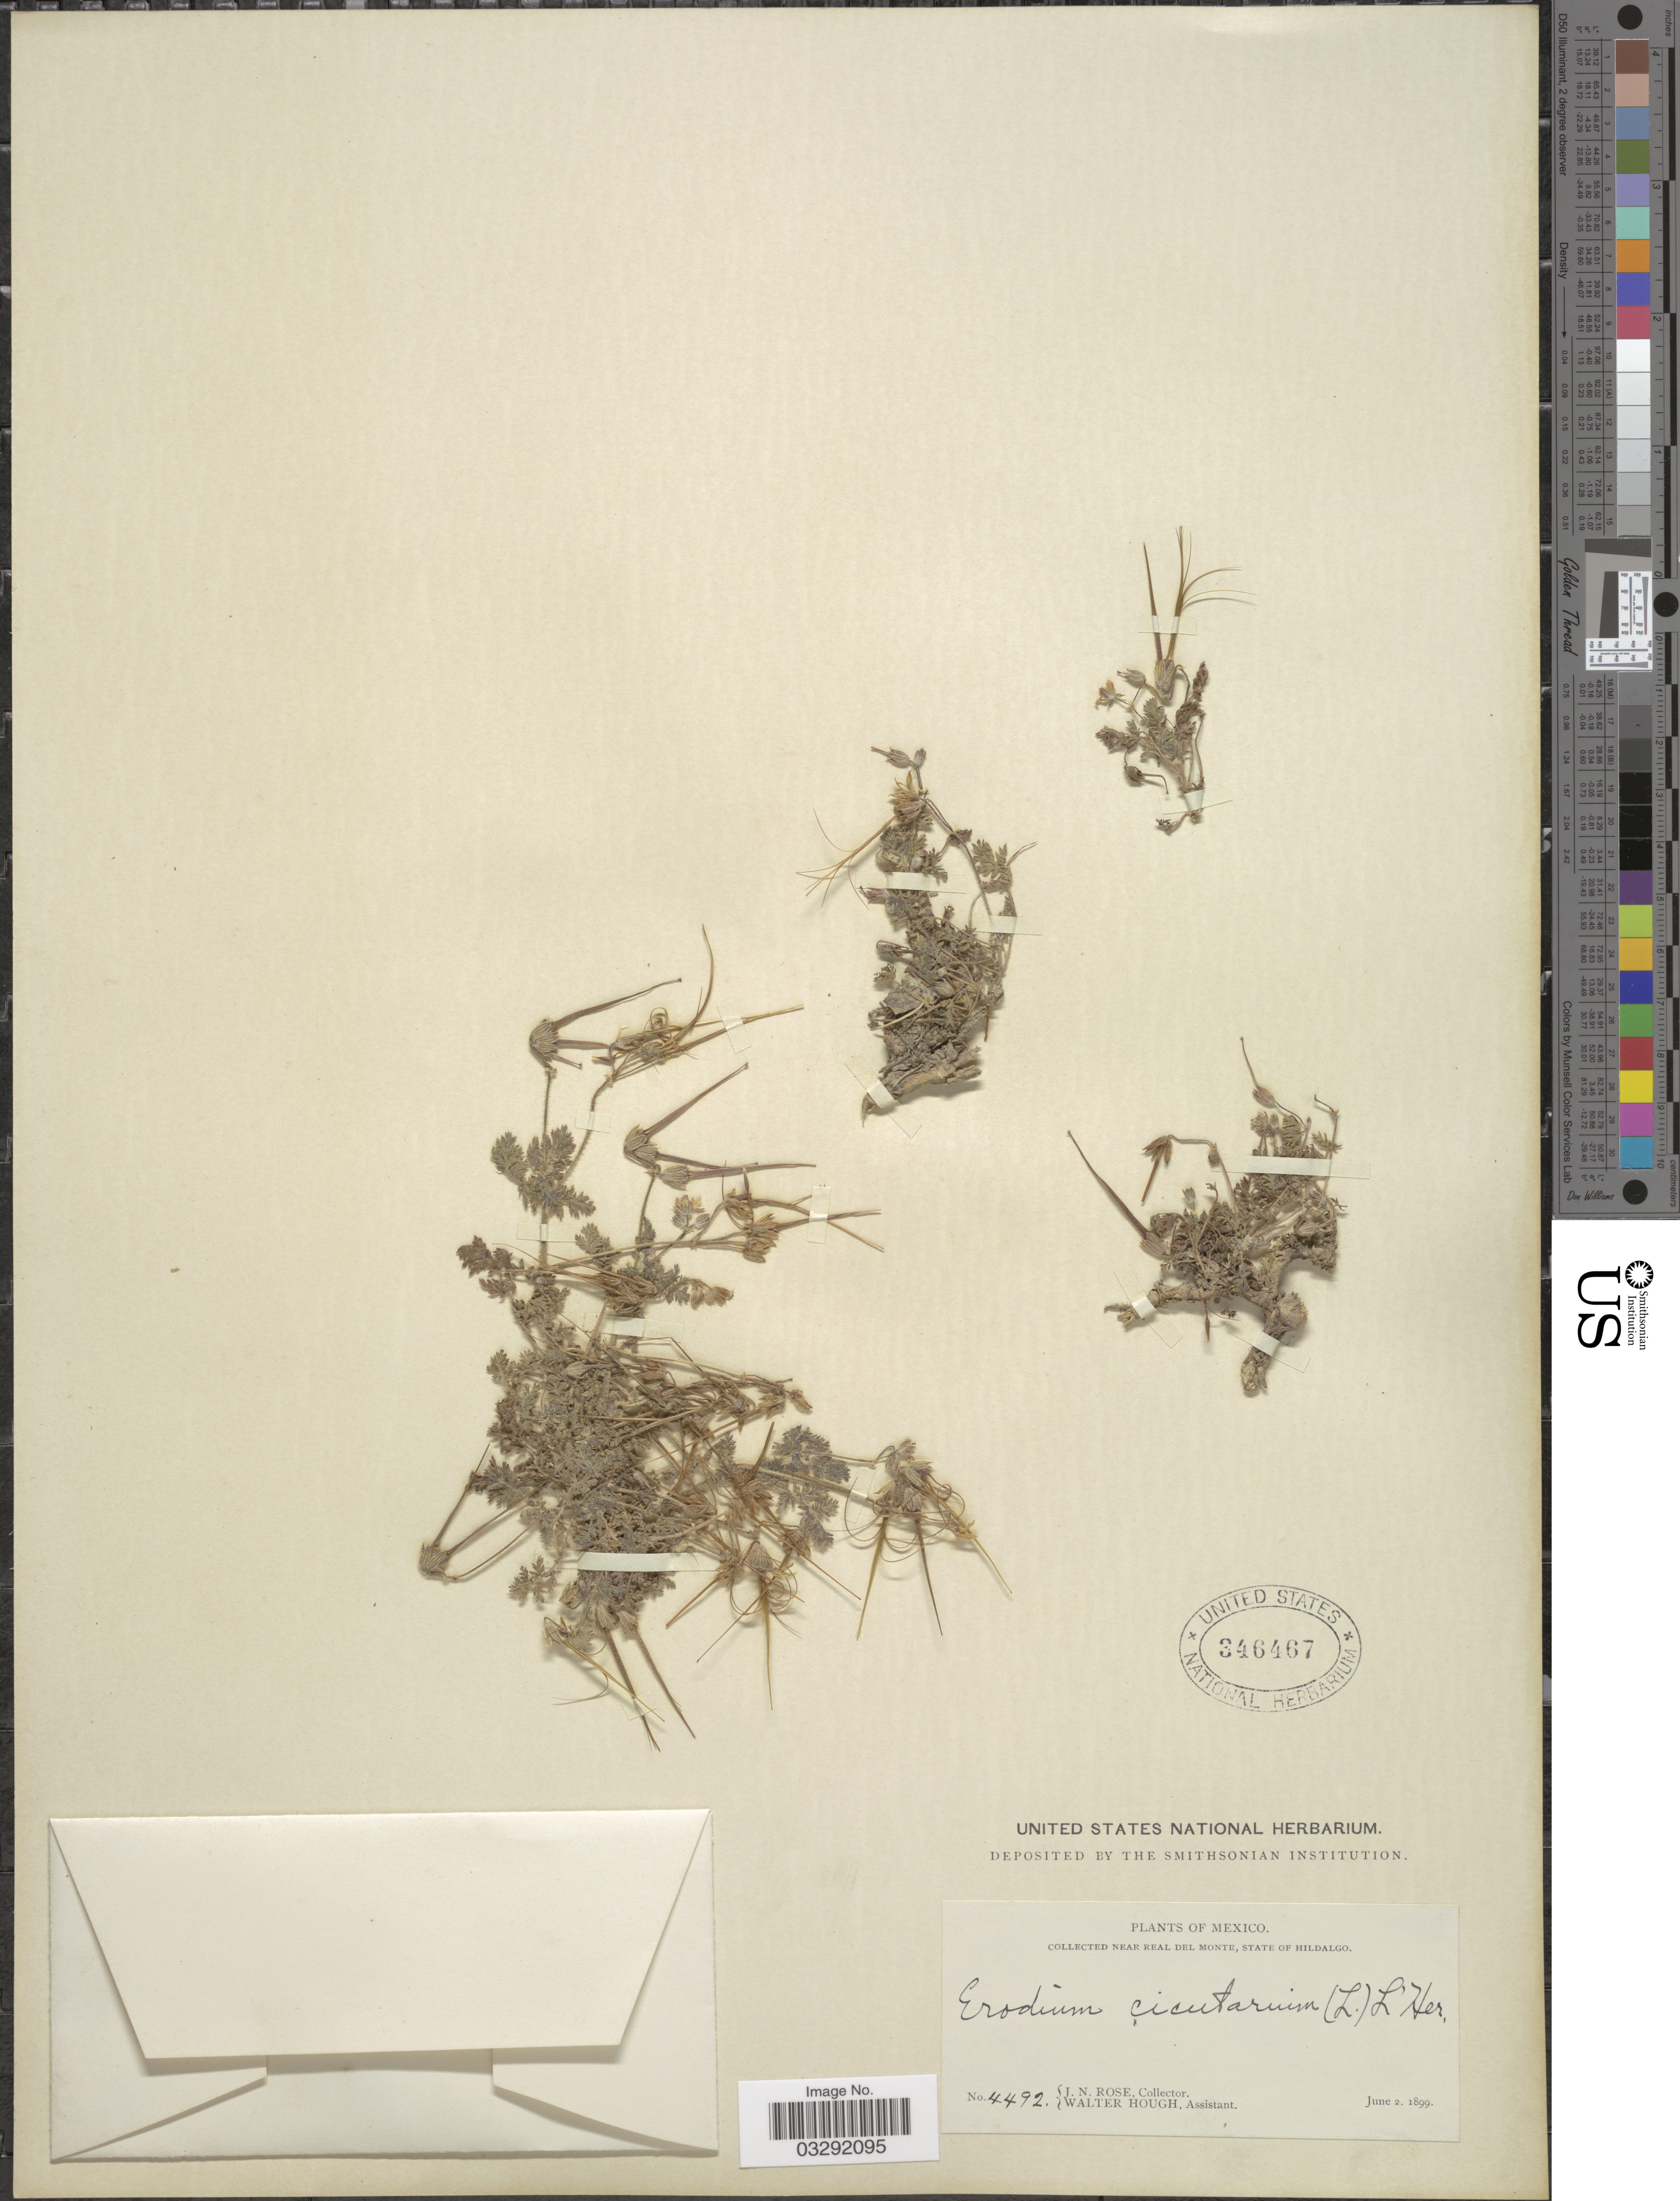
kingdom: Plantae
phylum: Tracheophyta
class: Magnoliopsida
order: Geraniales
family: Geraniaceae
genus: Erodium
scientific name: Erodium cicutarium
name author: (L.) L'Hér.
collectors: J. N. Rose & W. Hough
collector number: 4492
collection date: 1899-06-02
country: Mexico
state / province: Hidalgo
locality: Near Real del Monte.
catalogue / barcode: US 346467